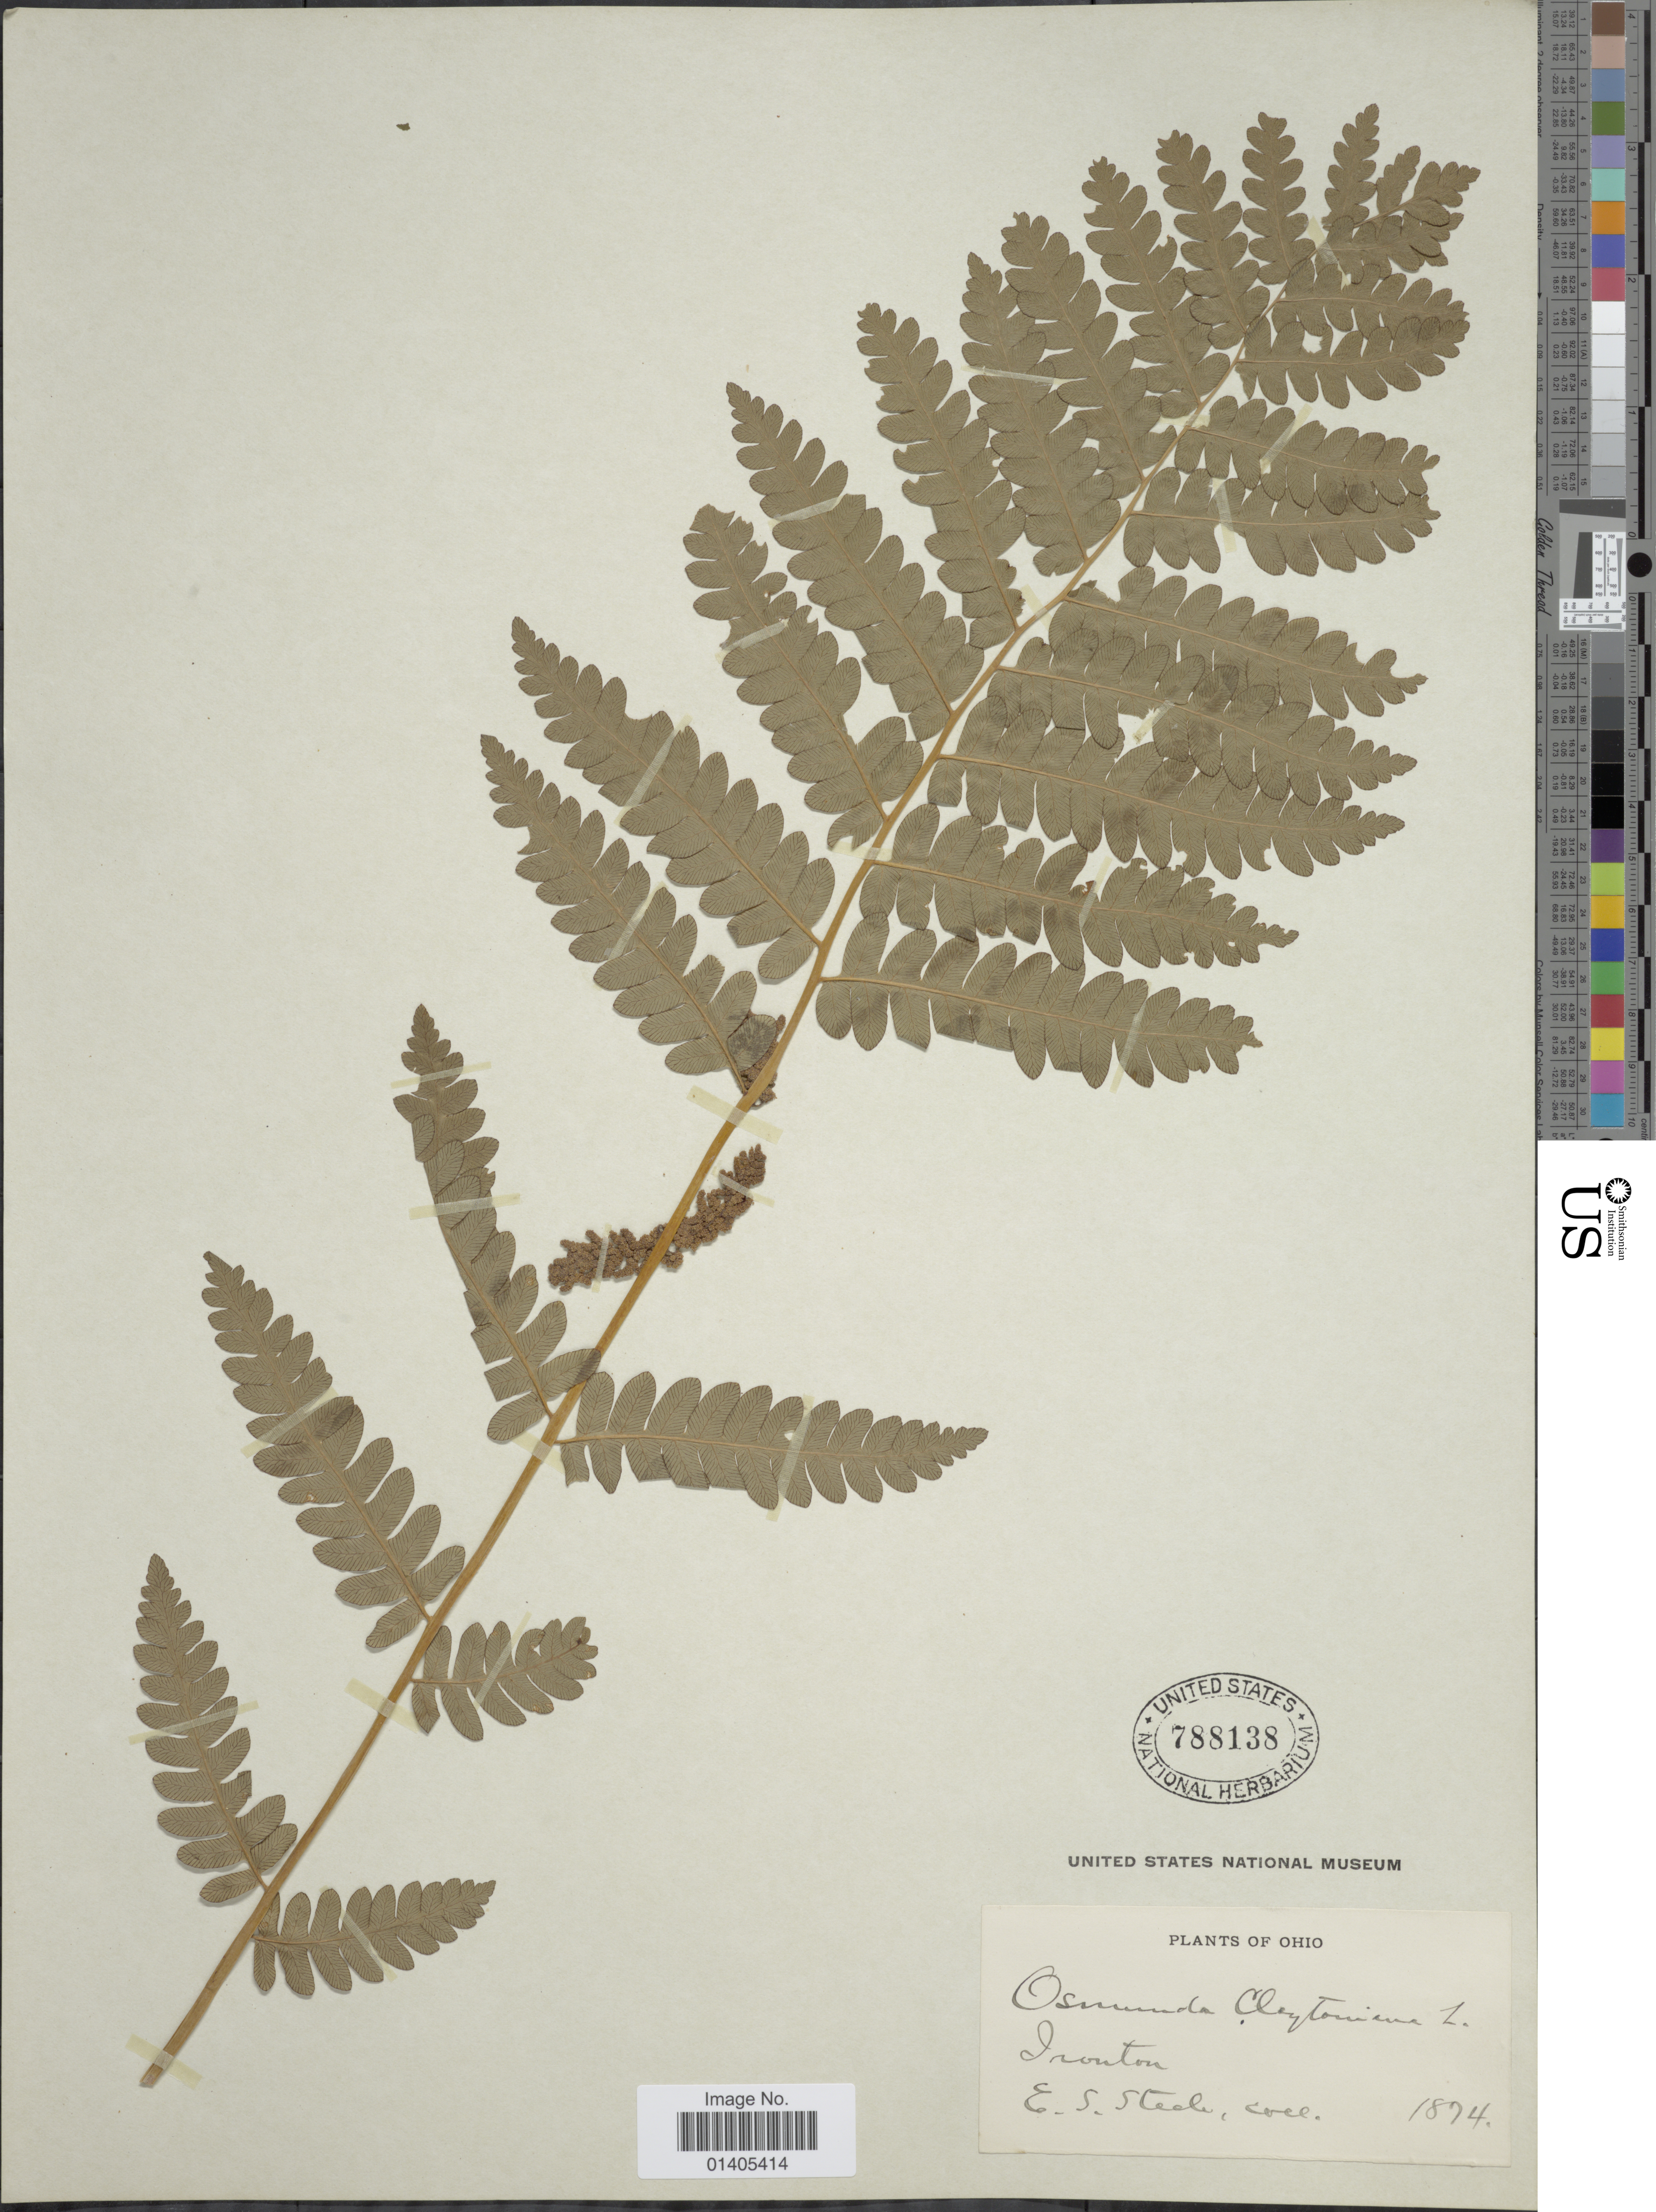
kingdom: Plantae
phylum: Tracheophyta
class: Polypodiopsida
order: Osmundales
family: Osmundaceae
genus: Osmunda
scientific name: Osmunda claytoniana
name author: (L.) Tagawa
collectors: E. Steele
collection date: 1874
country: United States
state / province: Ohio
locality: Trenton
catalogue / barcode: US 788138